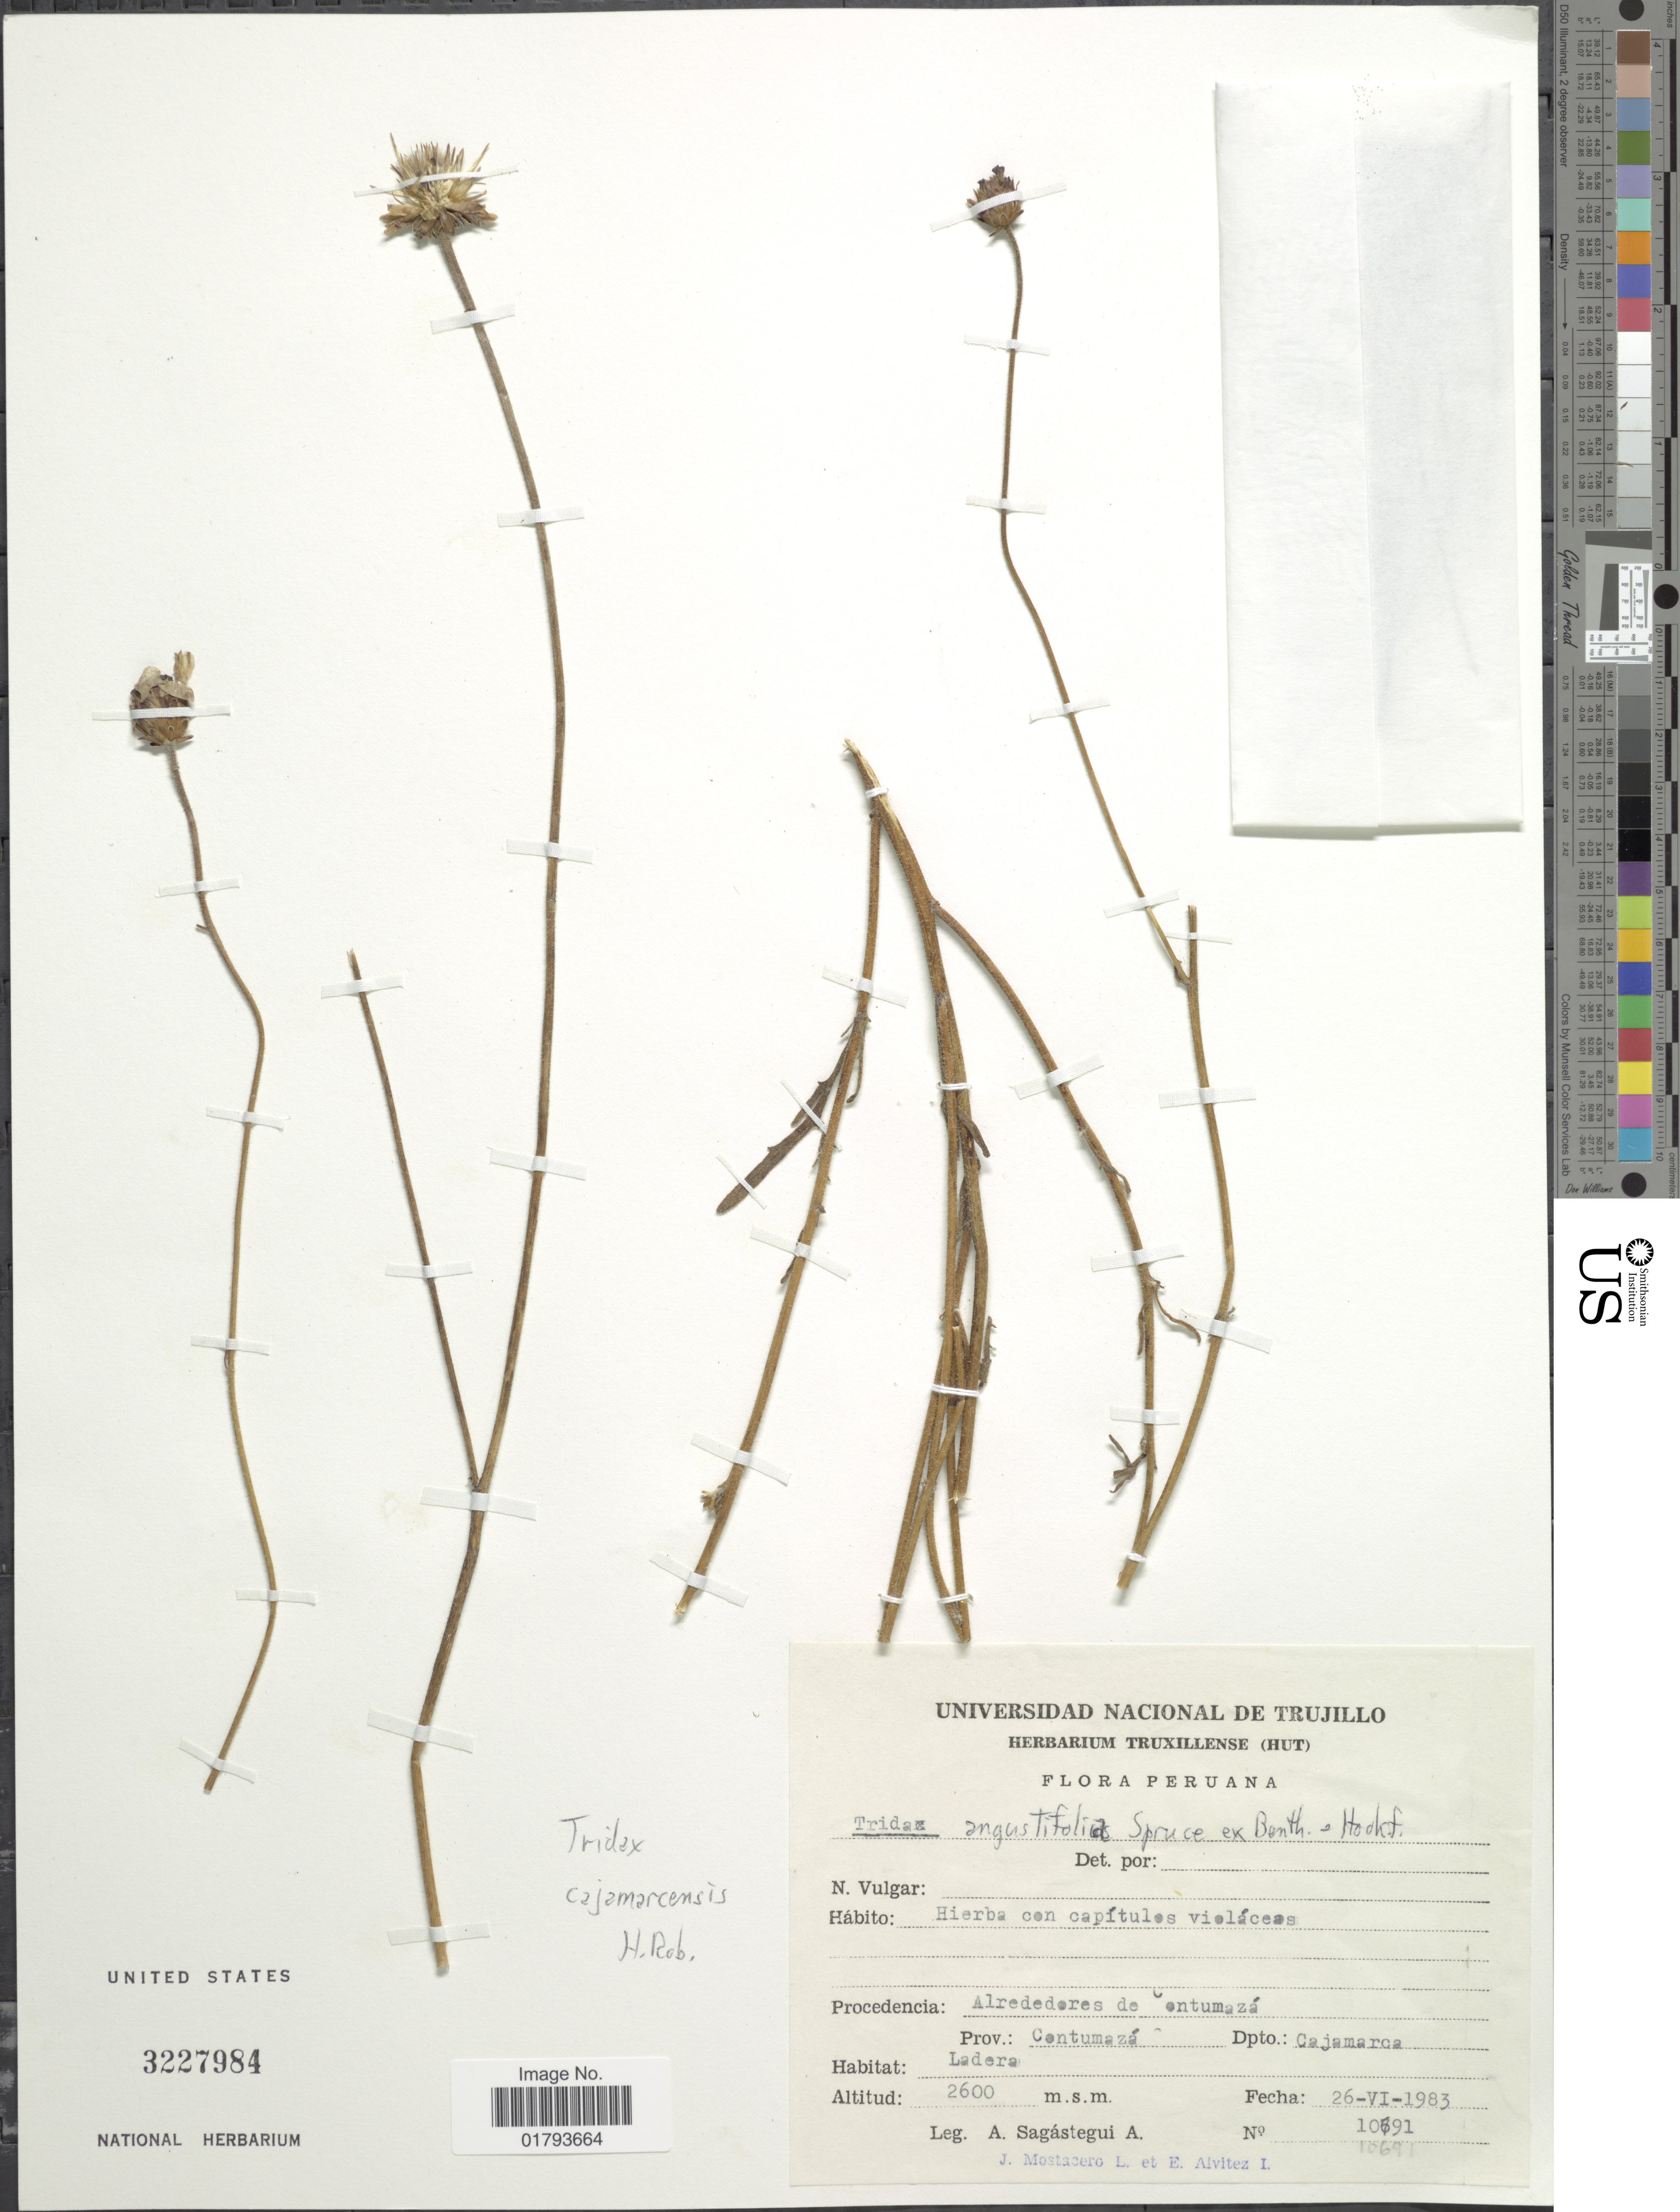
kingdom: Plantae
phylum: Tracheophyta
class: Magnoliopsida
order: Asterales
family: Asteraceae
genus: Tridax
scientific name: Tridax cajamarcensis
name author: H. Rob.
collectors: A. Sagástegui A.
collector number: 10691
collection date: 1983-06-26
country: Peru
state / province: Cajamarca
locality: Procedencia: Alrededores de Contumazá, Prov.: Contumazá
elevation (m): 2600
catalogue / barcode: US 3227984